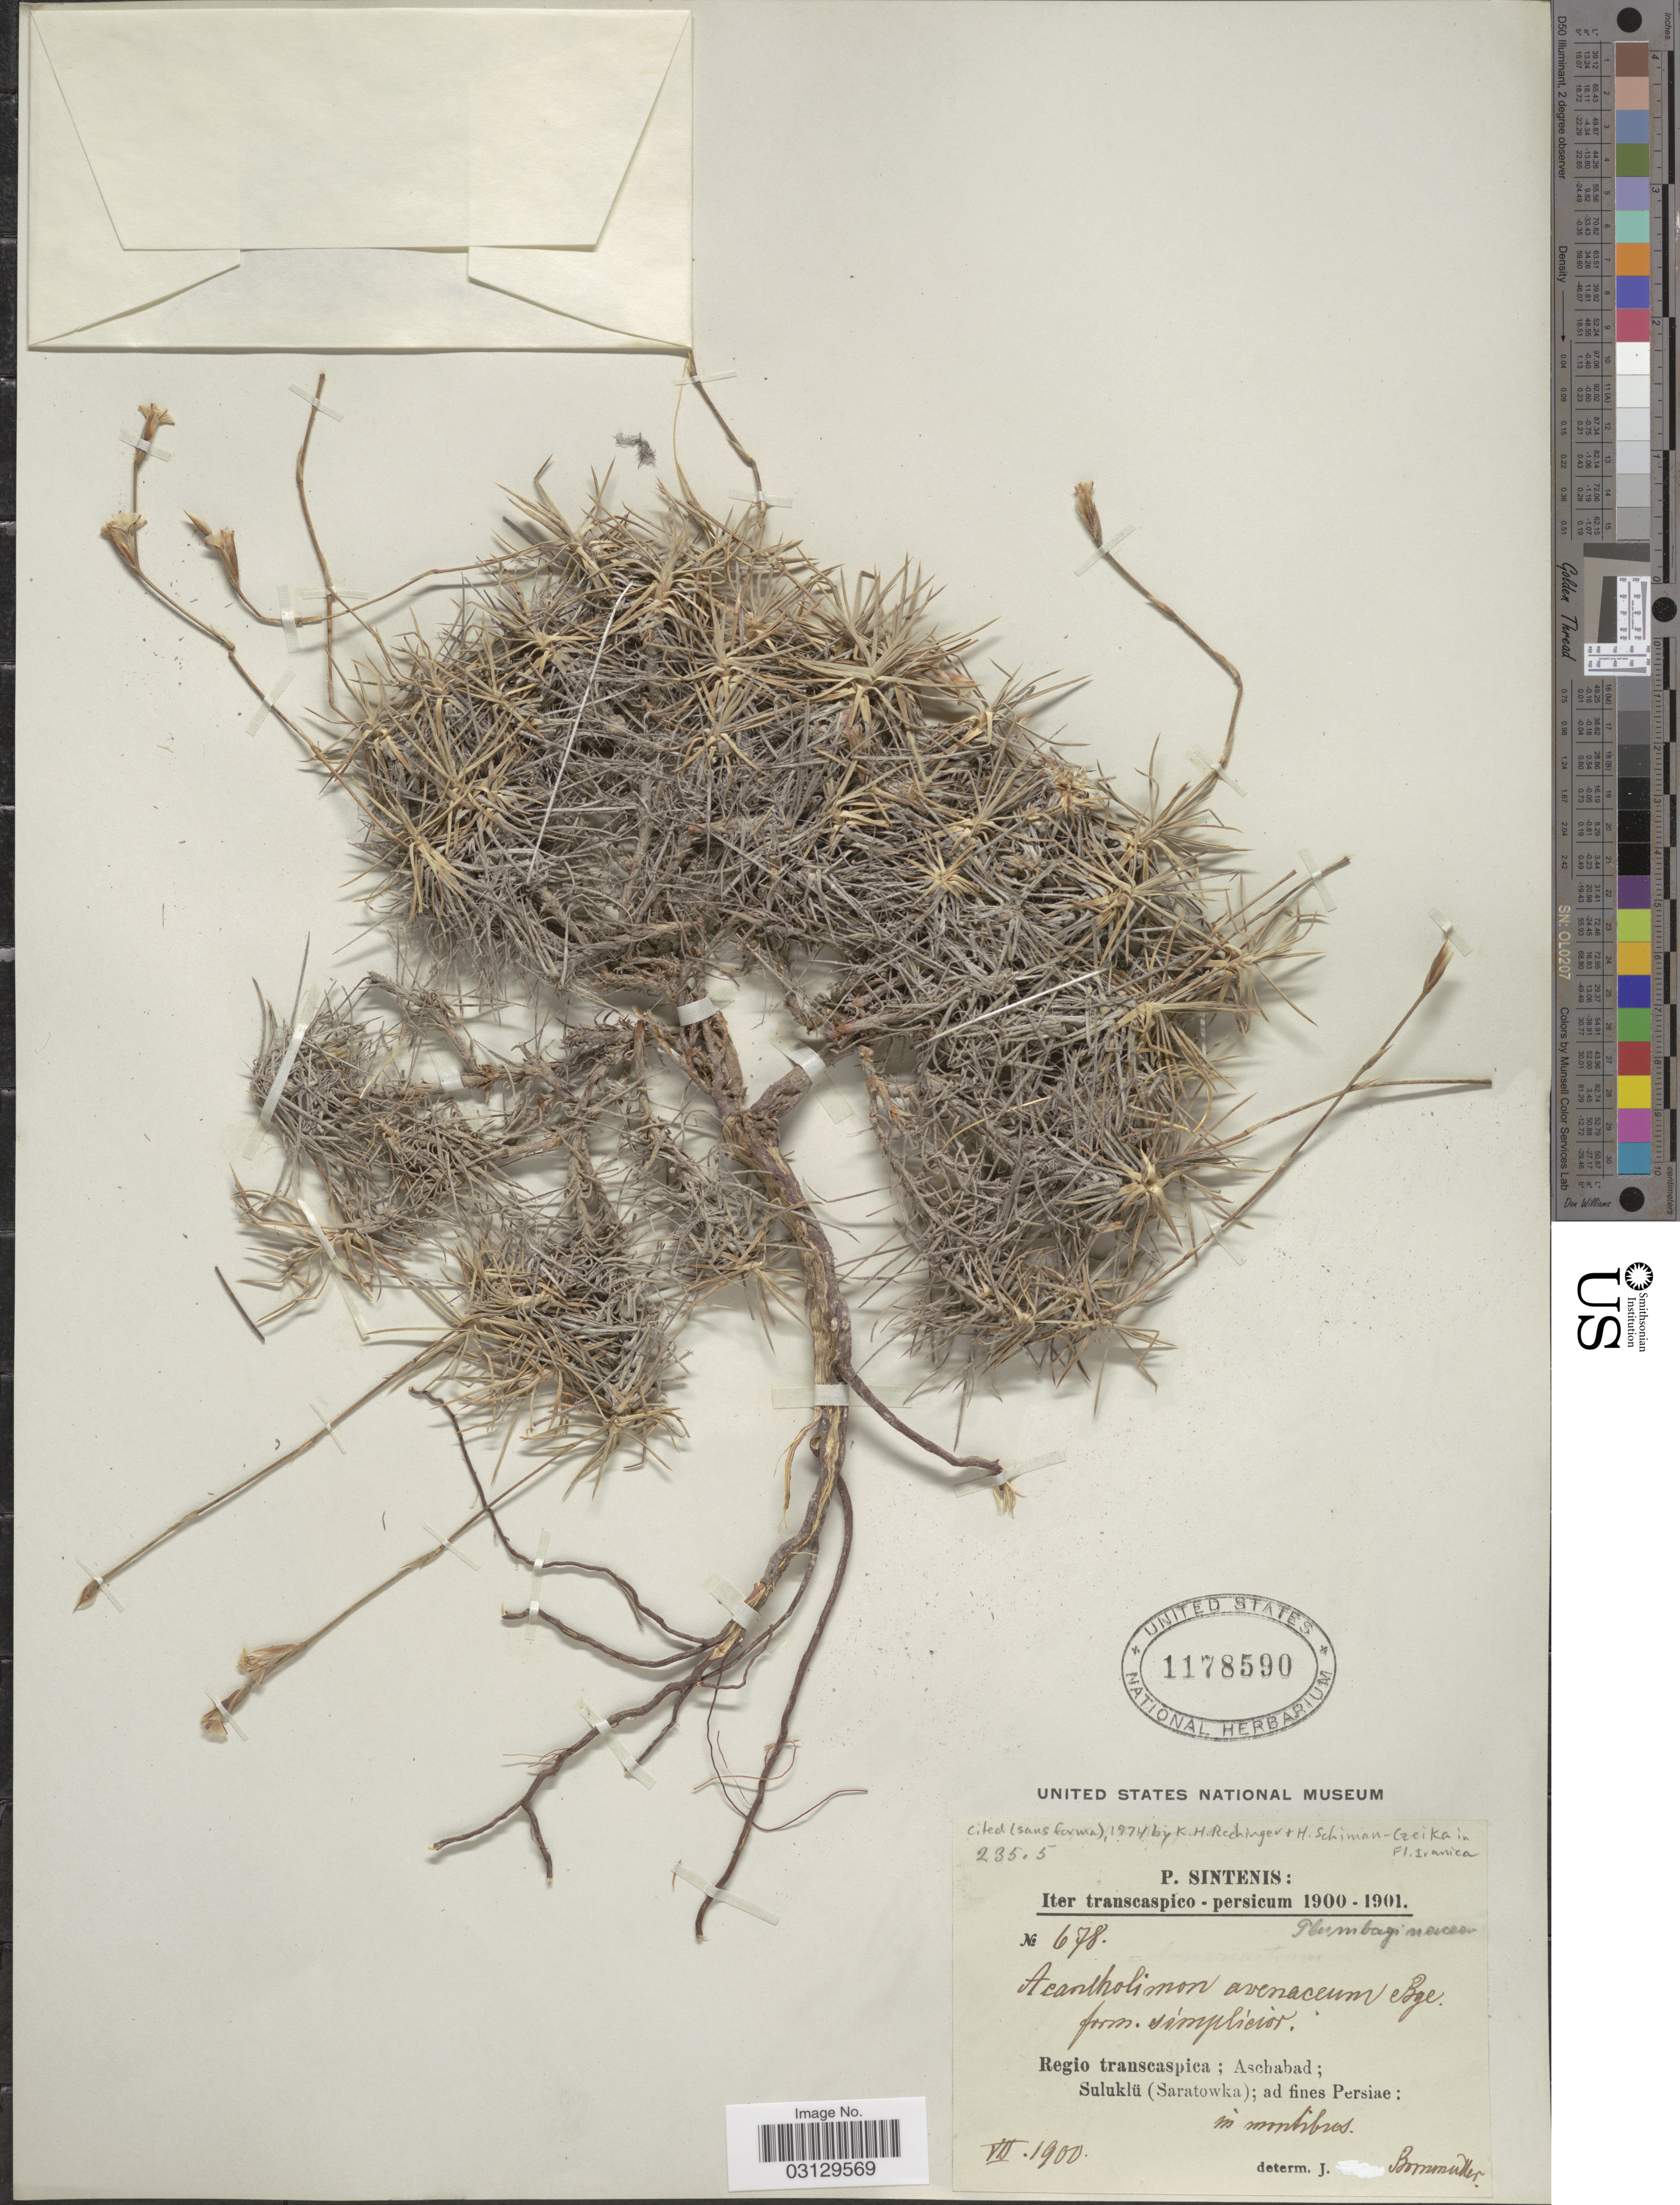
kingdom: Plantae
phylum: Tracheophyta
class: Magnoliopsida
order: Caryophyllales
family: Plumbaginaceae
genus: Acantholimon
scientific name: Acantholimon avenaceum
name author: Bunge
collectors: P. Sintenis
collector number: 678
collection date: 1900-07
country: Iran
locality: Iter transcaspico-persicum. Regio transcaspica; Aschabad; Suluklü (Saratowka); ad fines Persiae.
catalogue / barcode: US 1178590